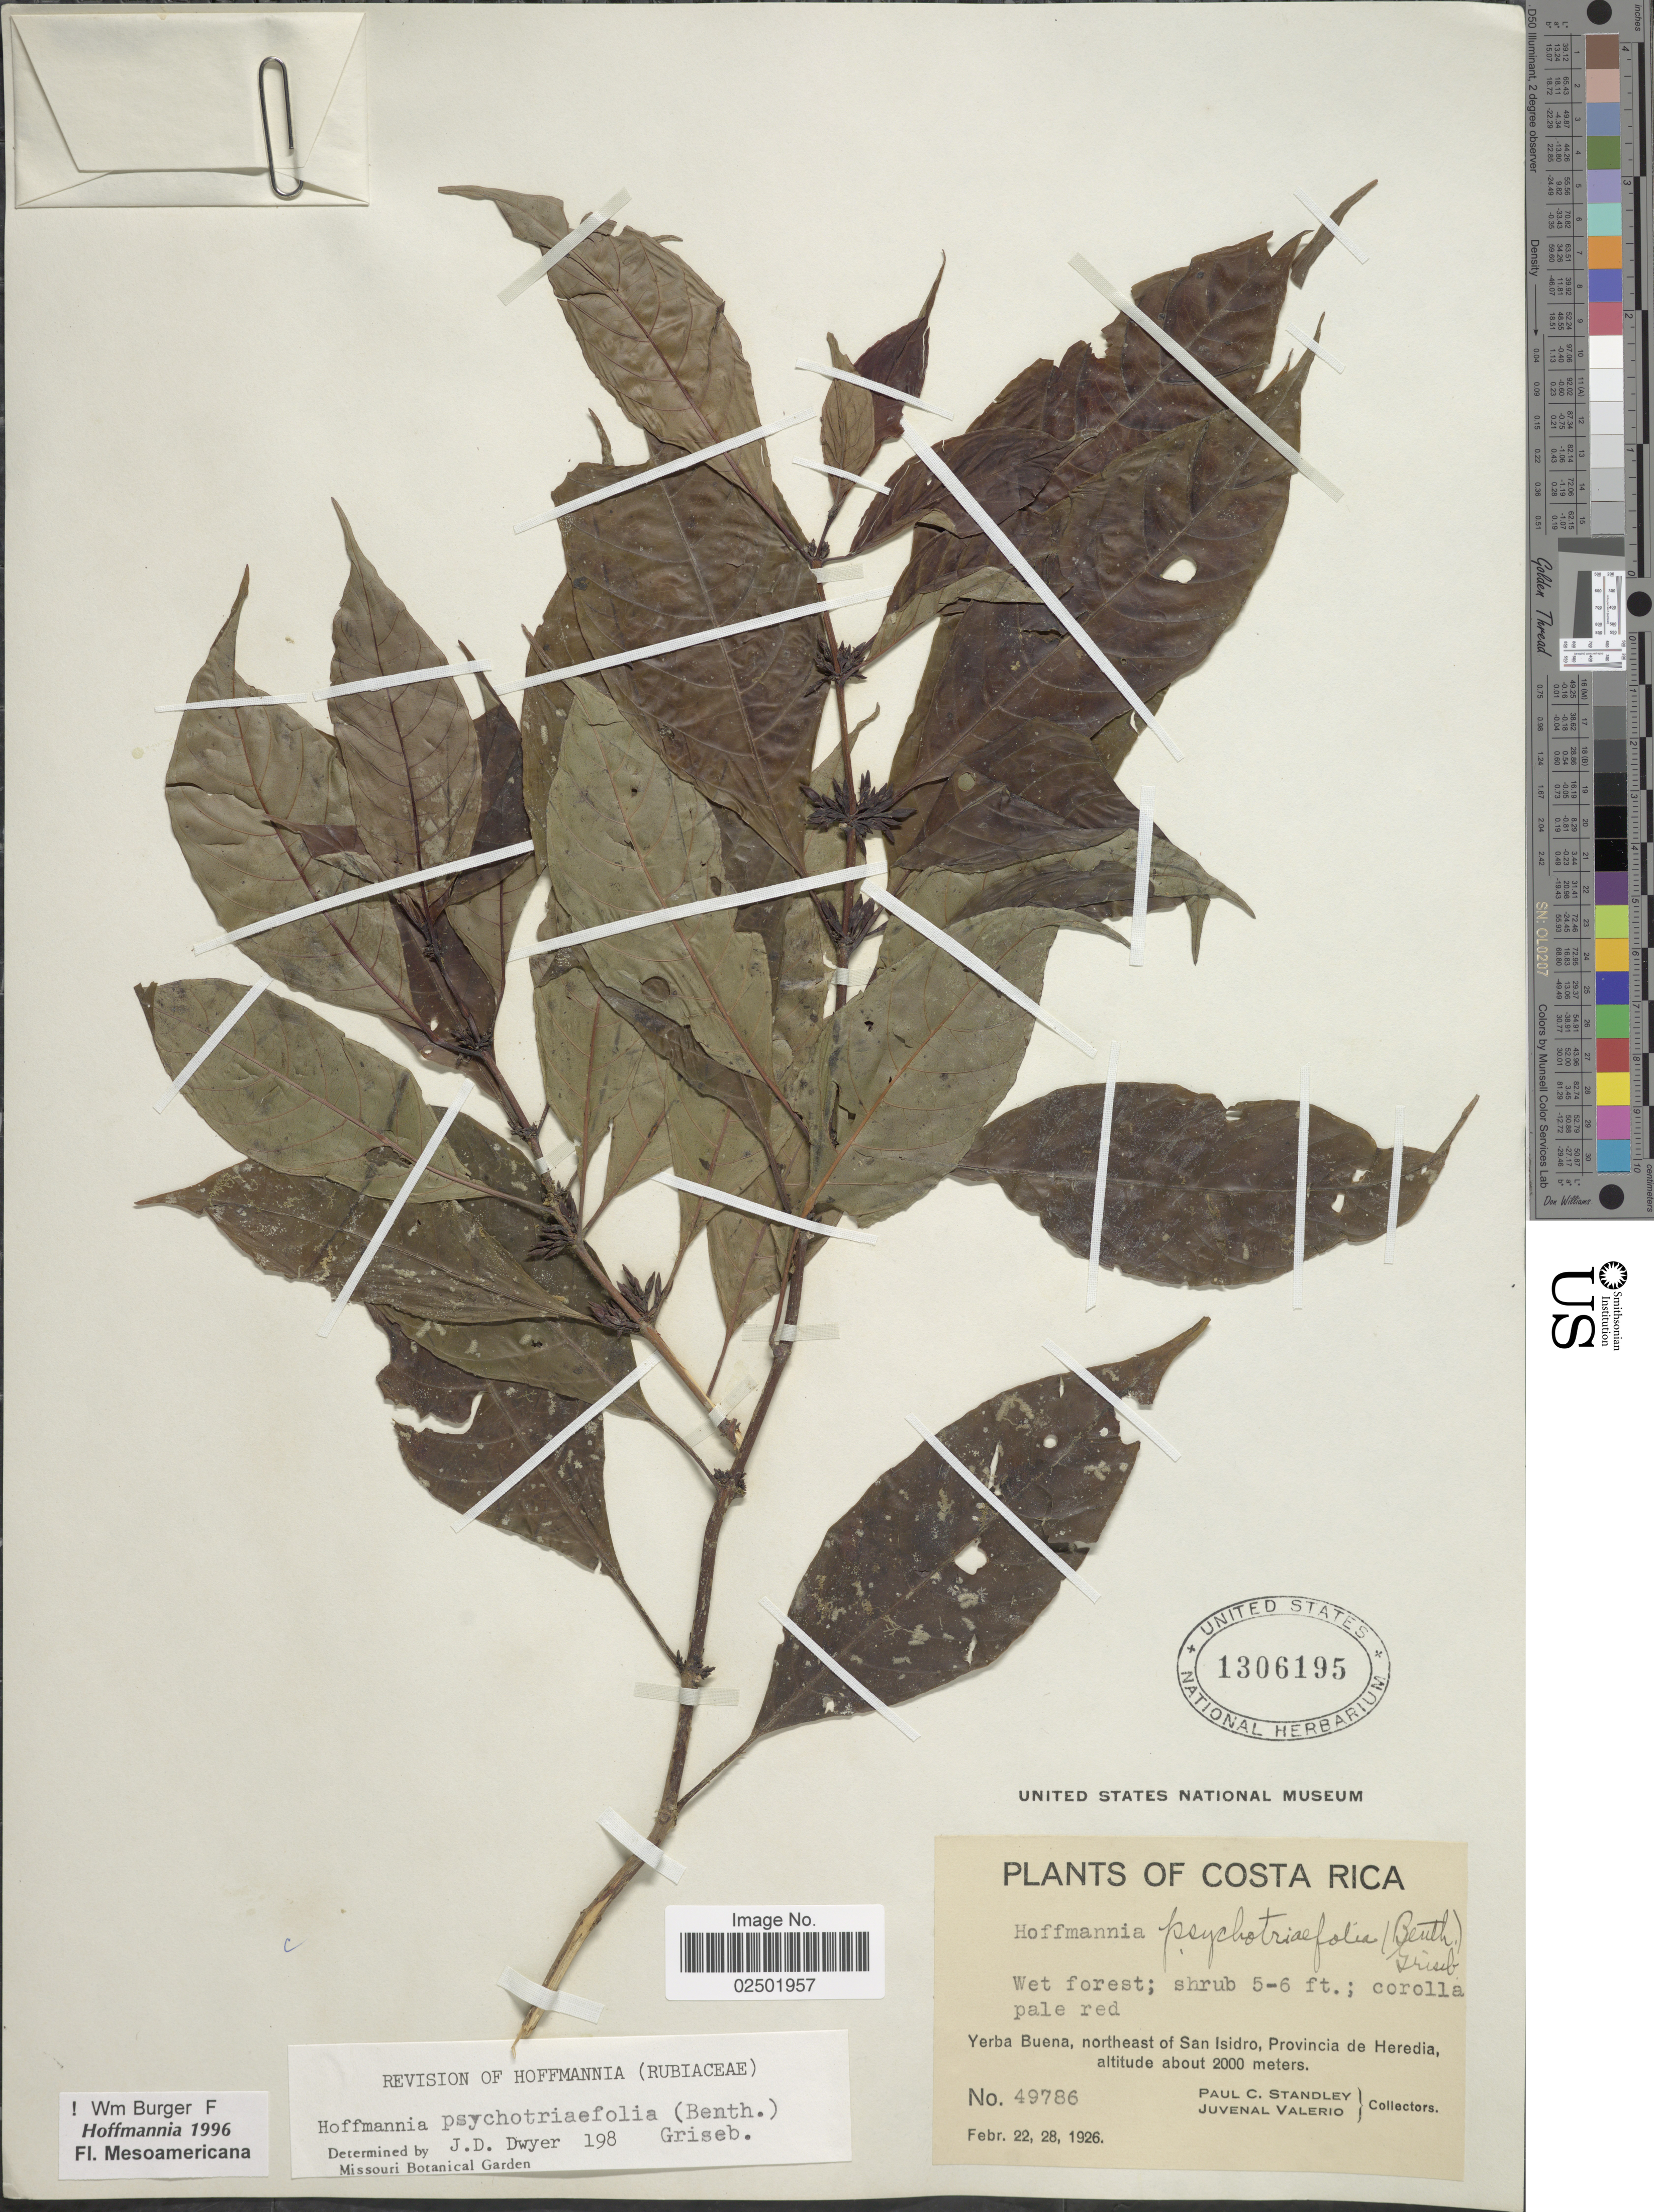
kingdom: Plantae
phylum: Tracheophyta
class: Magnoliopsida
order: Gentianales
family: Rubiaceae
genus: Hoffmannia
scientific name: Hoffmannia psychotriifolia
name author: (Benth.) Griseb.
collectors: P. C. Standley & J. Valerio R.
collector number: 49786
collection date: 1926-02-22/1926-02-28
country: Costa Rica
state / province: Heredia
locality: northeast of San Isidro,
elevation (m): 2000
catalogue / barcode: US 1306195